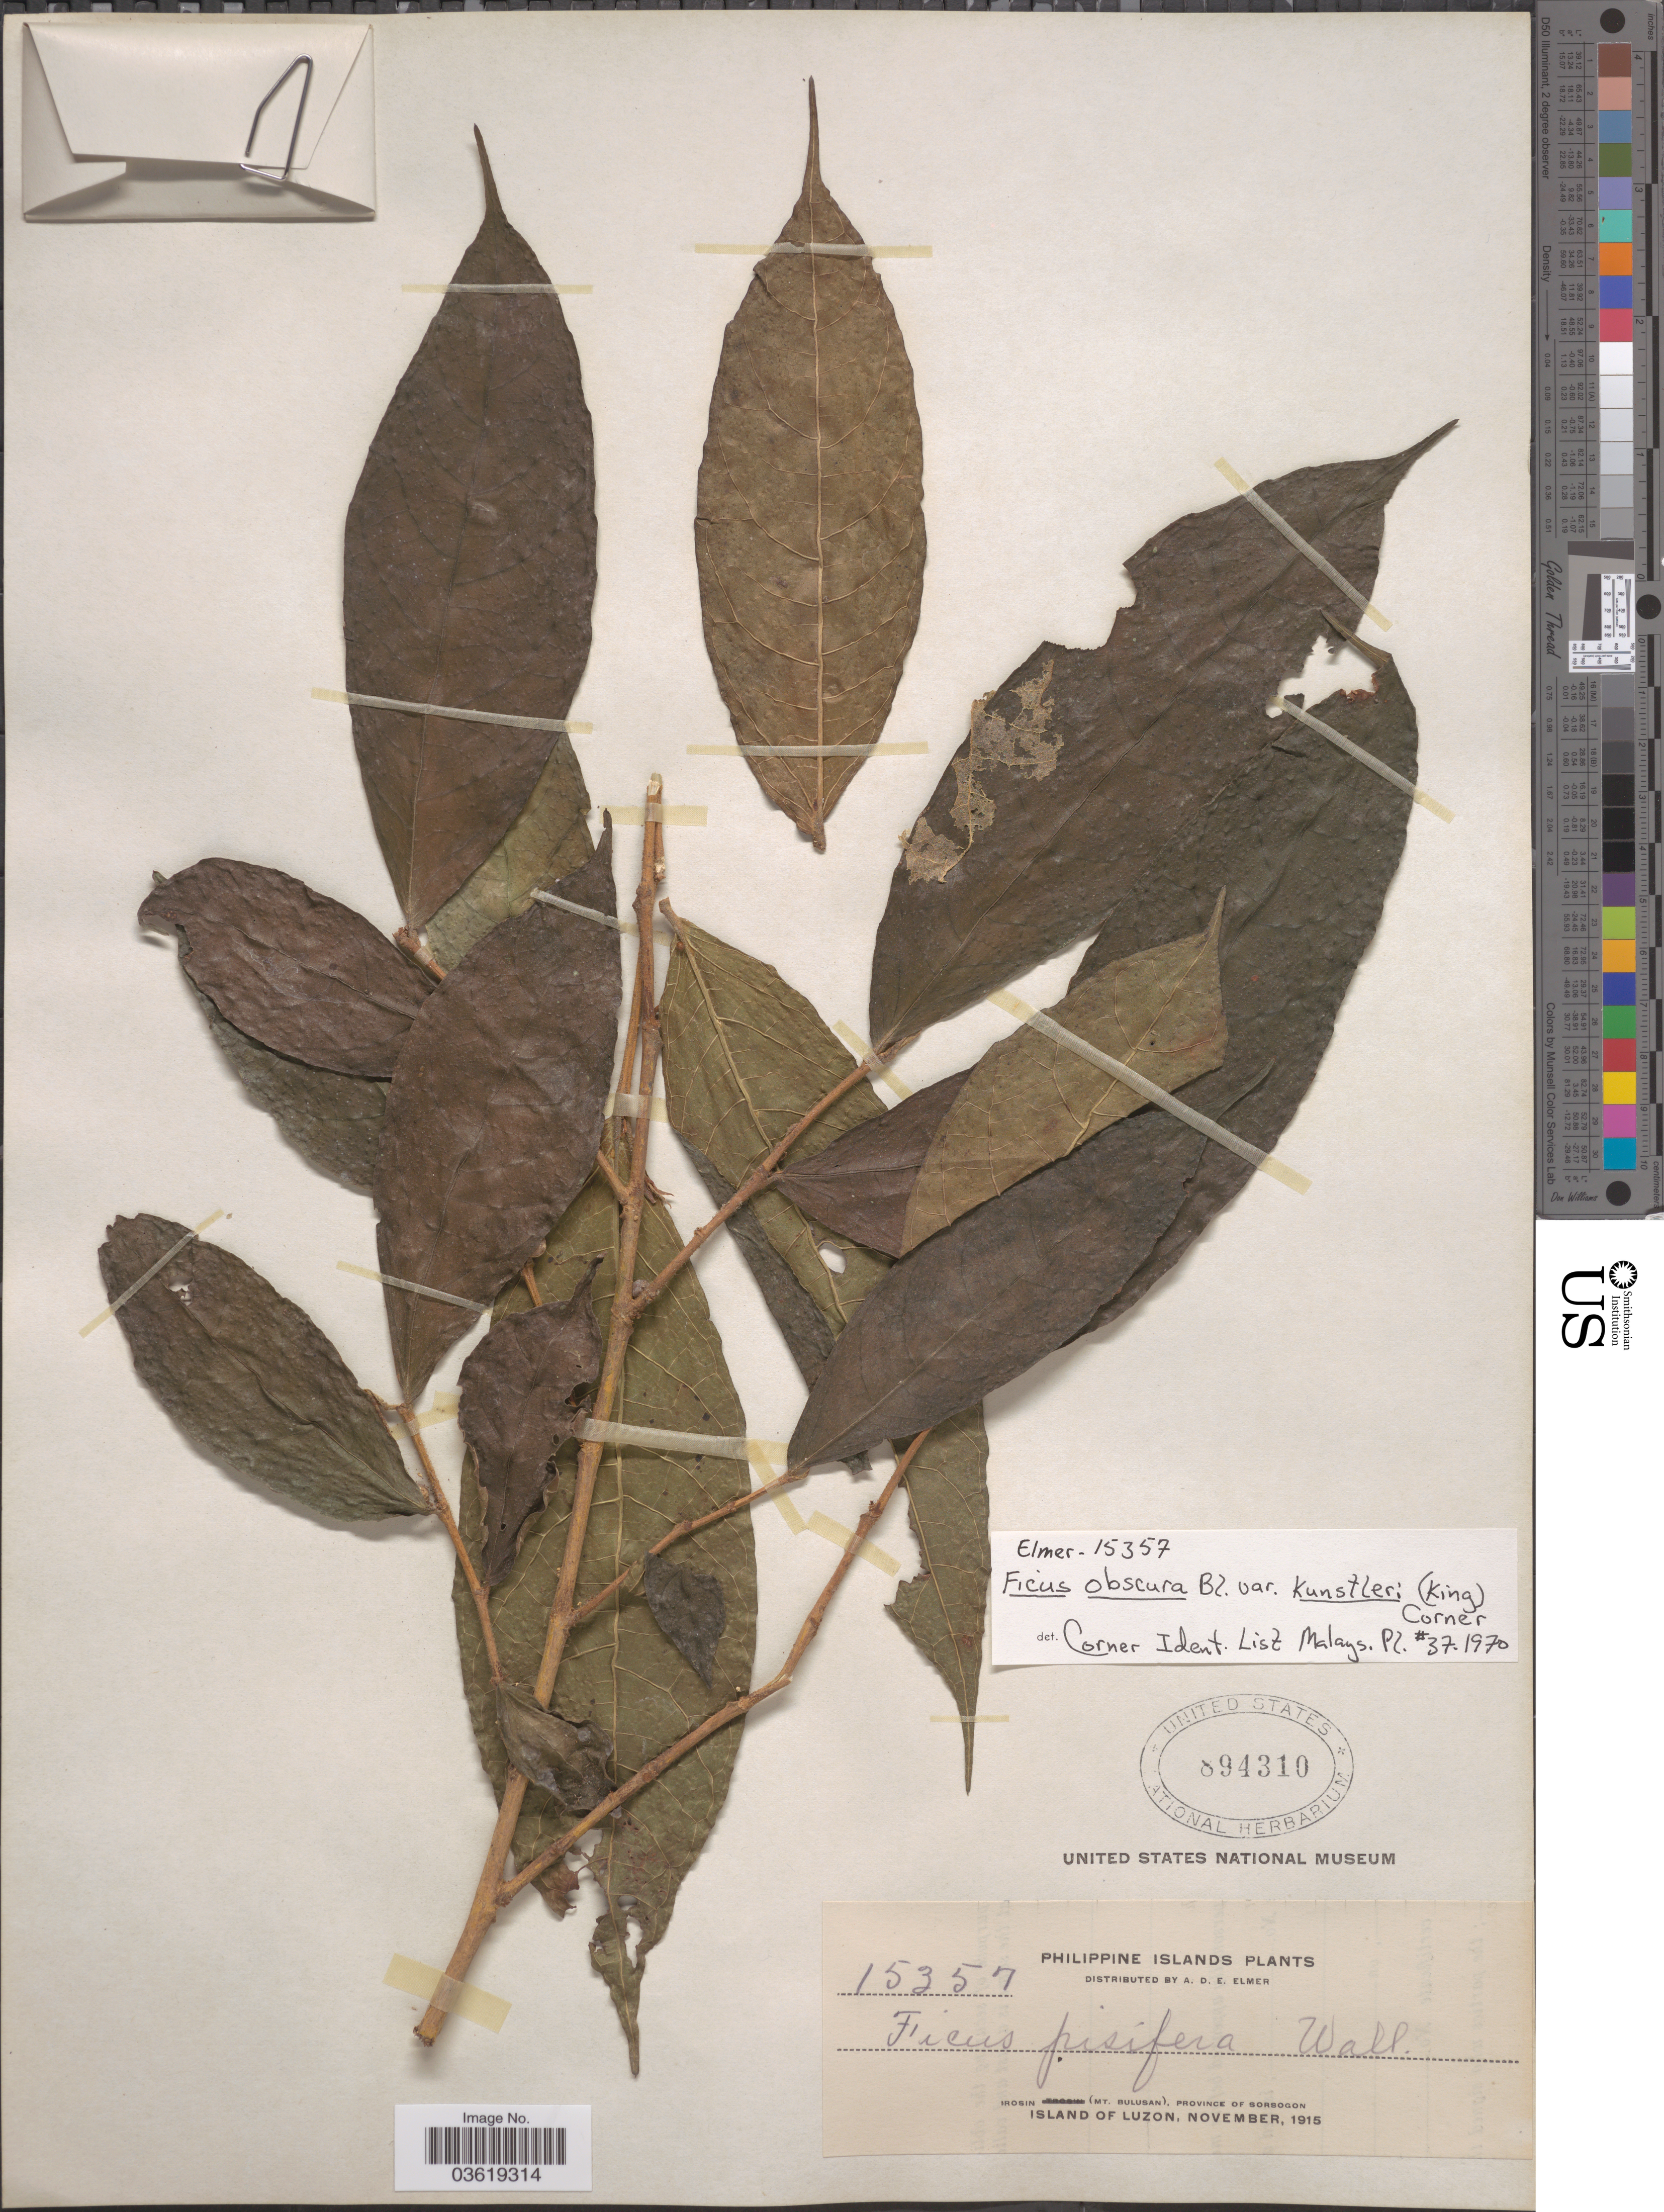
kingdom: Plantae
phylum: Tracheophyta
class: Magnoliopsida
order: Rosales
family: Moraceae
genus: Ficus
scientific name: Ficus obscura var. kunstleri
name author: Blume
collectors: A. D. E. Elmer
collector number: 15357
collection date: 1915-11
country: Philippines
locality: Philippine Islands. Irosin (Mt. Bulusan), Province of Sorsogon, Island of Luzon.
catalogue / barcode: US 894310